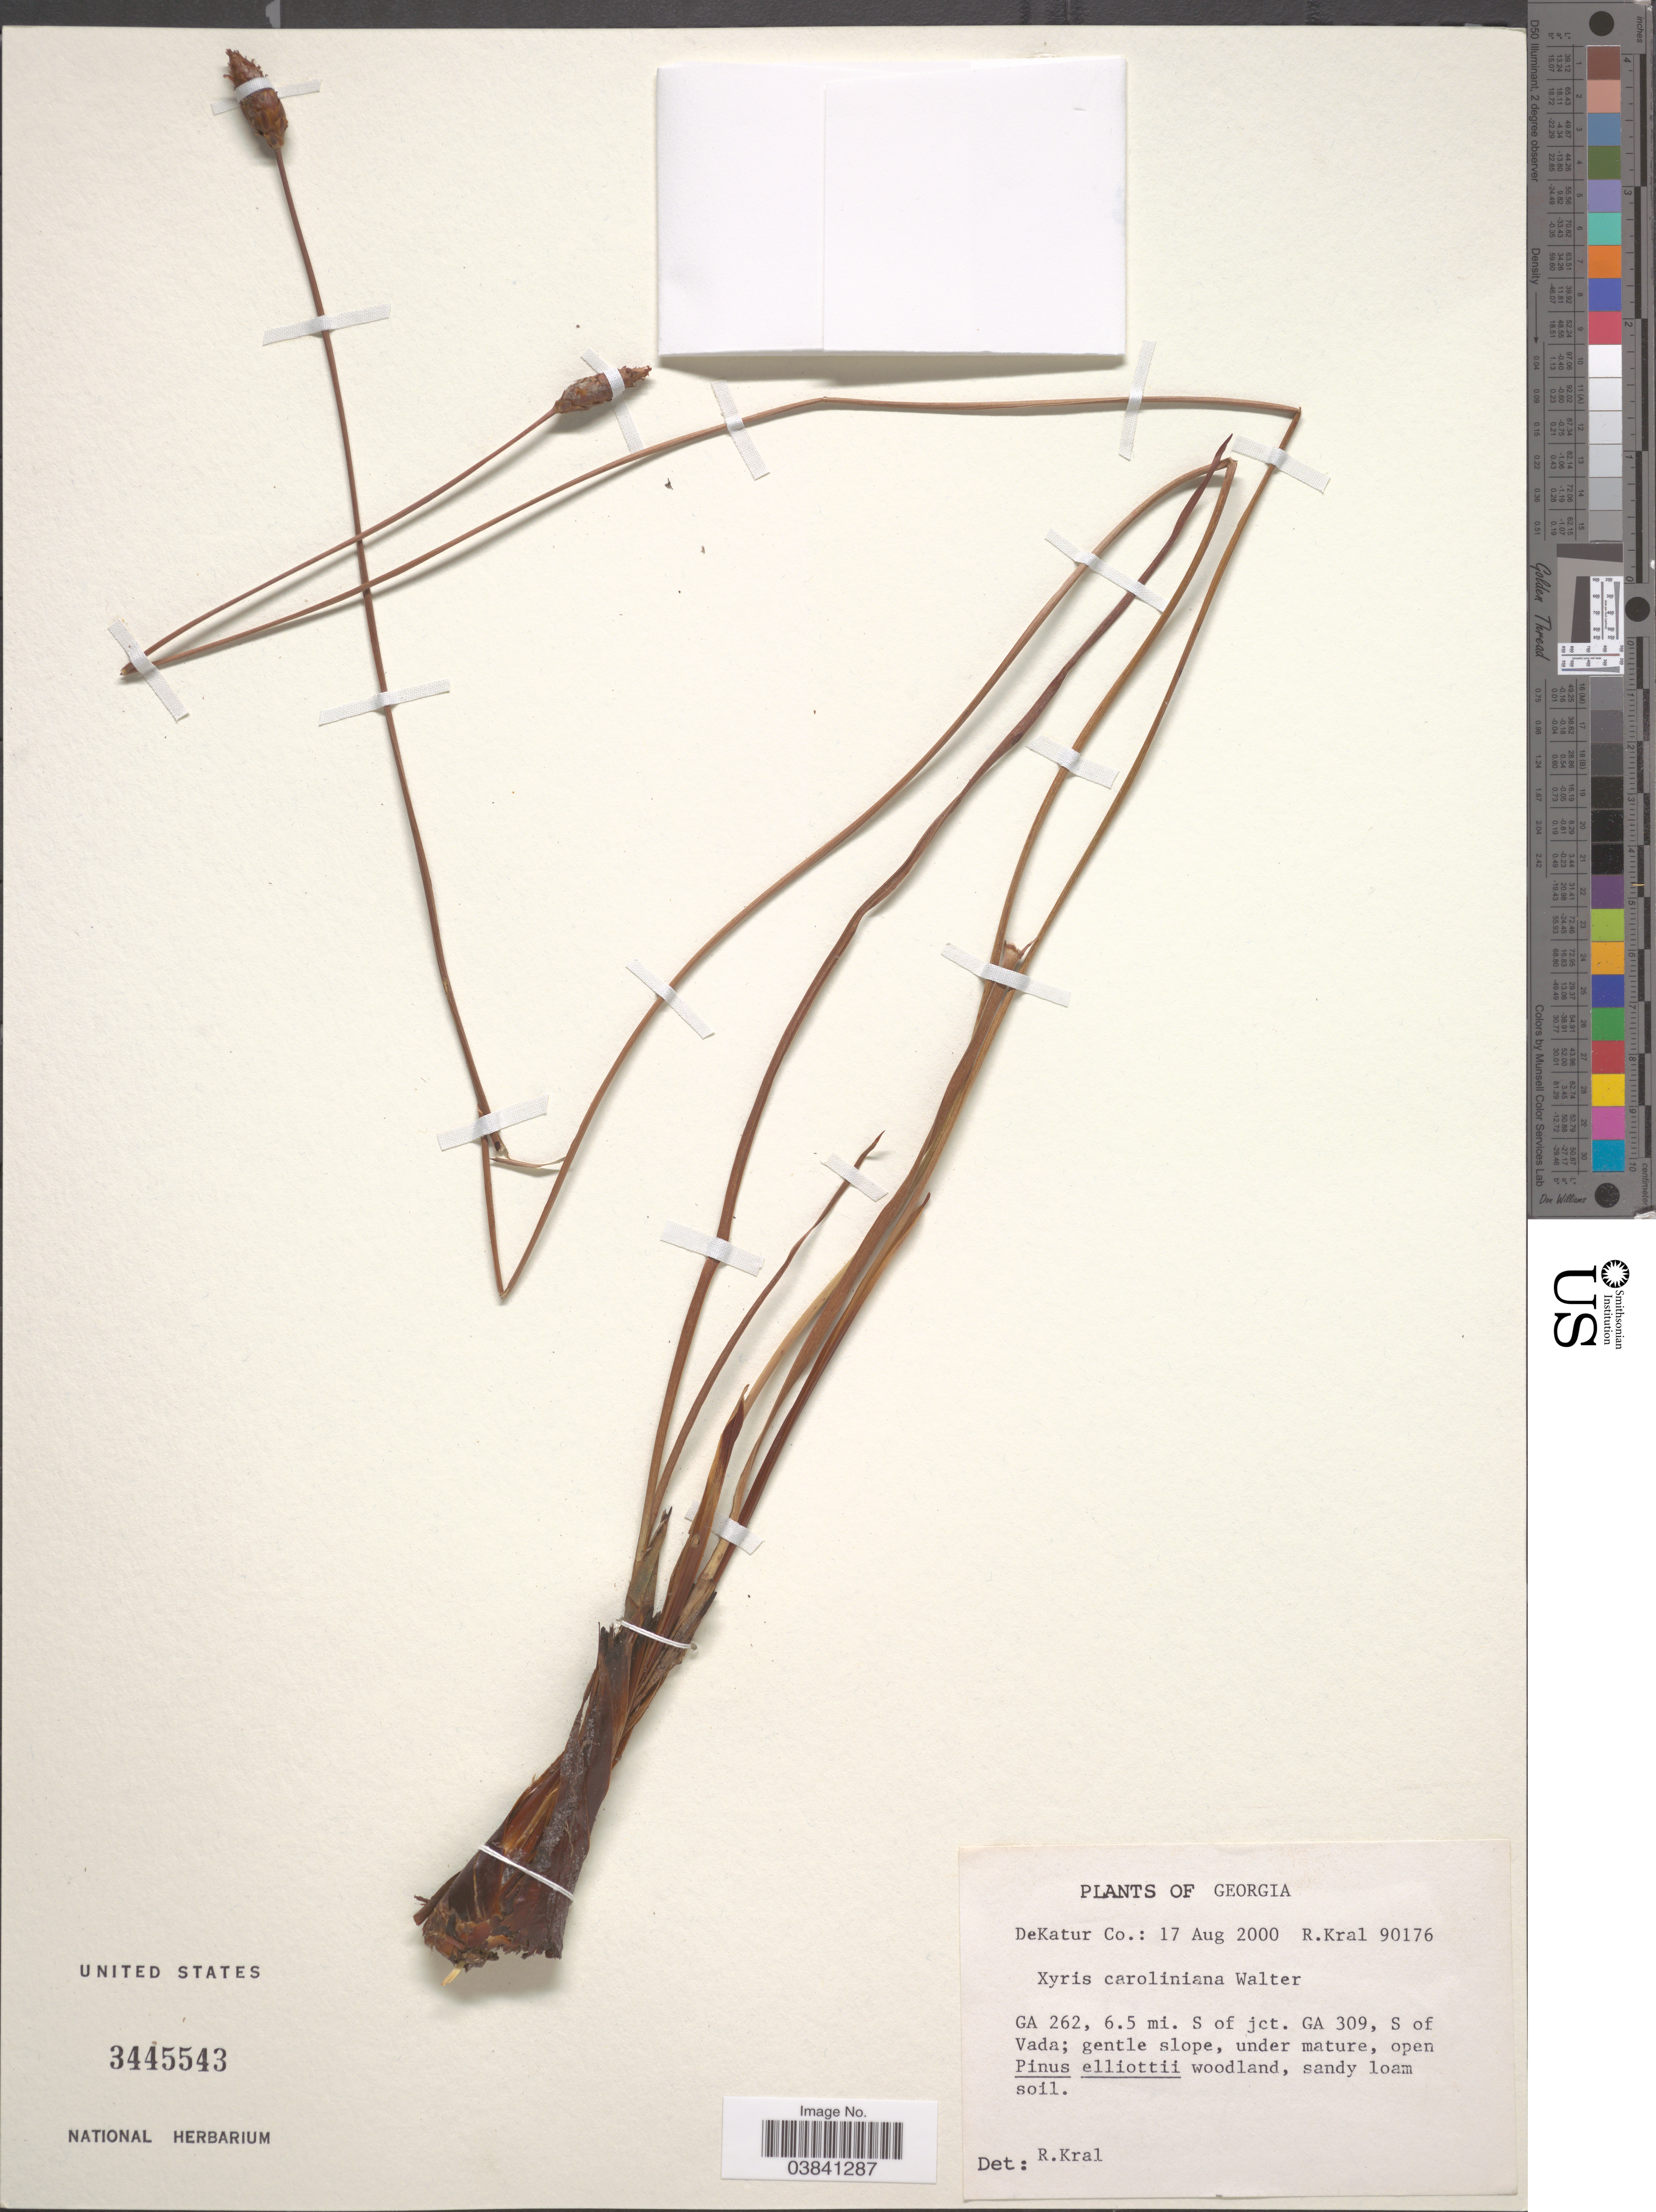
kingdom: Plantae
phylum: Tracheophyta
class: Liliopsida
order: Poales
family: Xyridaceae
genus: Xyris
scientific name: Xyris caroliniana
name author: Walter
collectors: R. Kral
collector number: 90176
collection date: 2000-08-17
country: United States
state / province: Georgia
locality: DeKatur Co.: GA 262, 6.5 mi. S of jct. GA 309, S of Vada.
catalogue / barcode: US 3445543